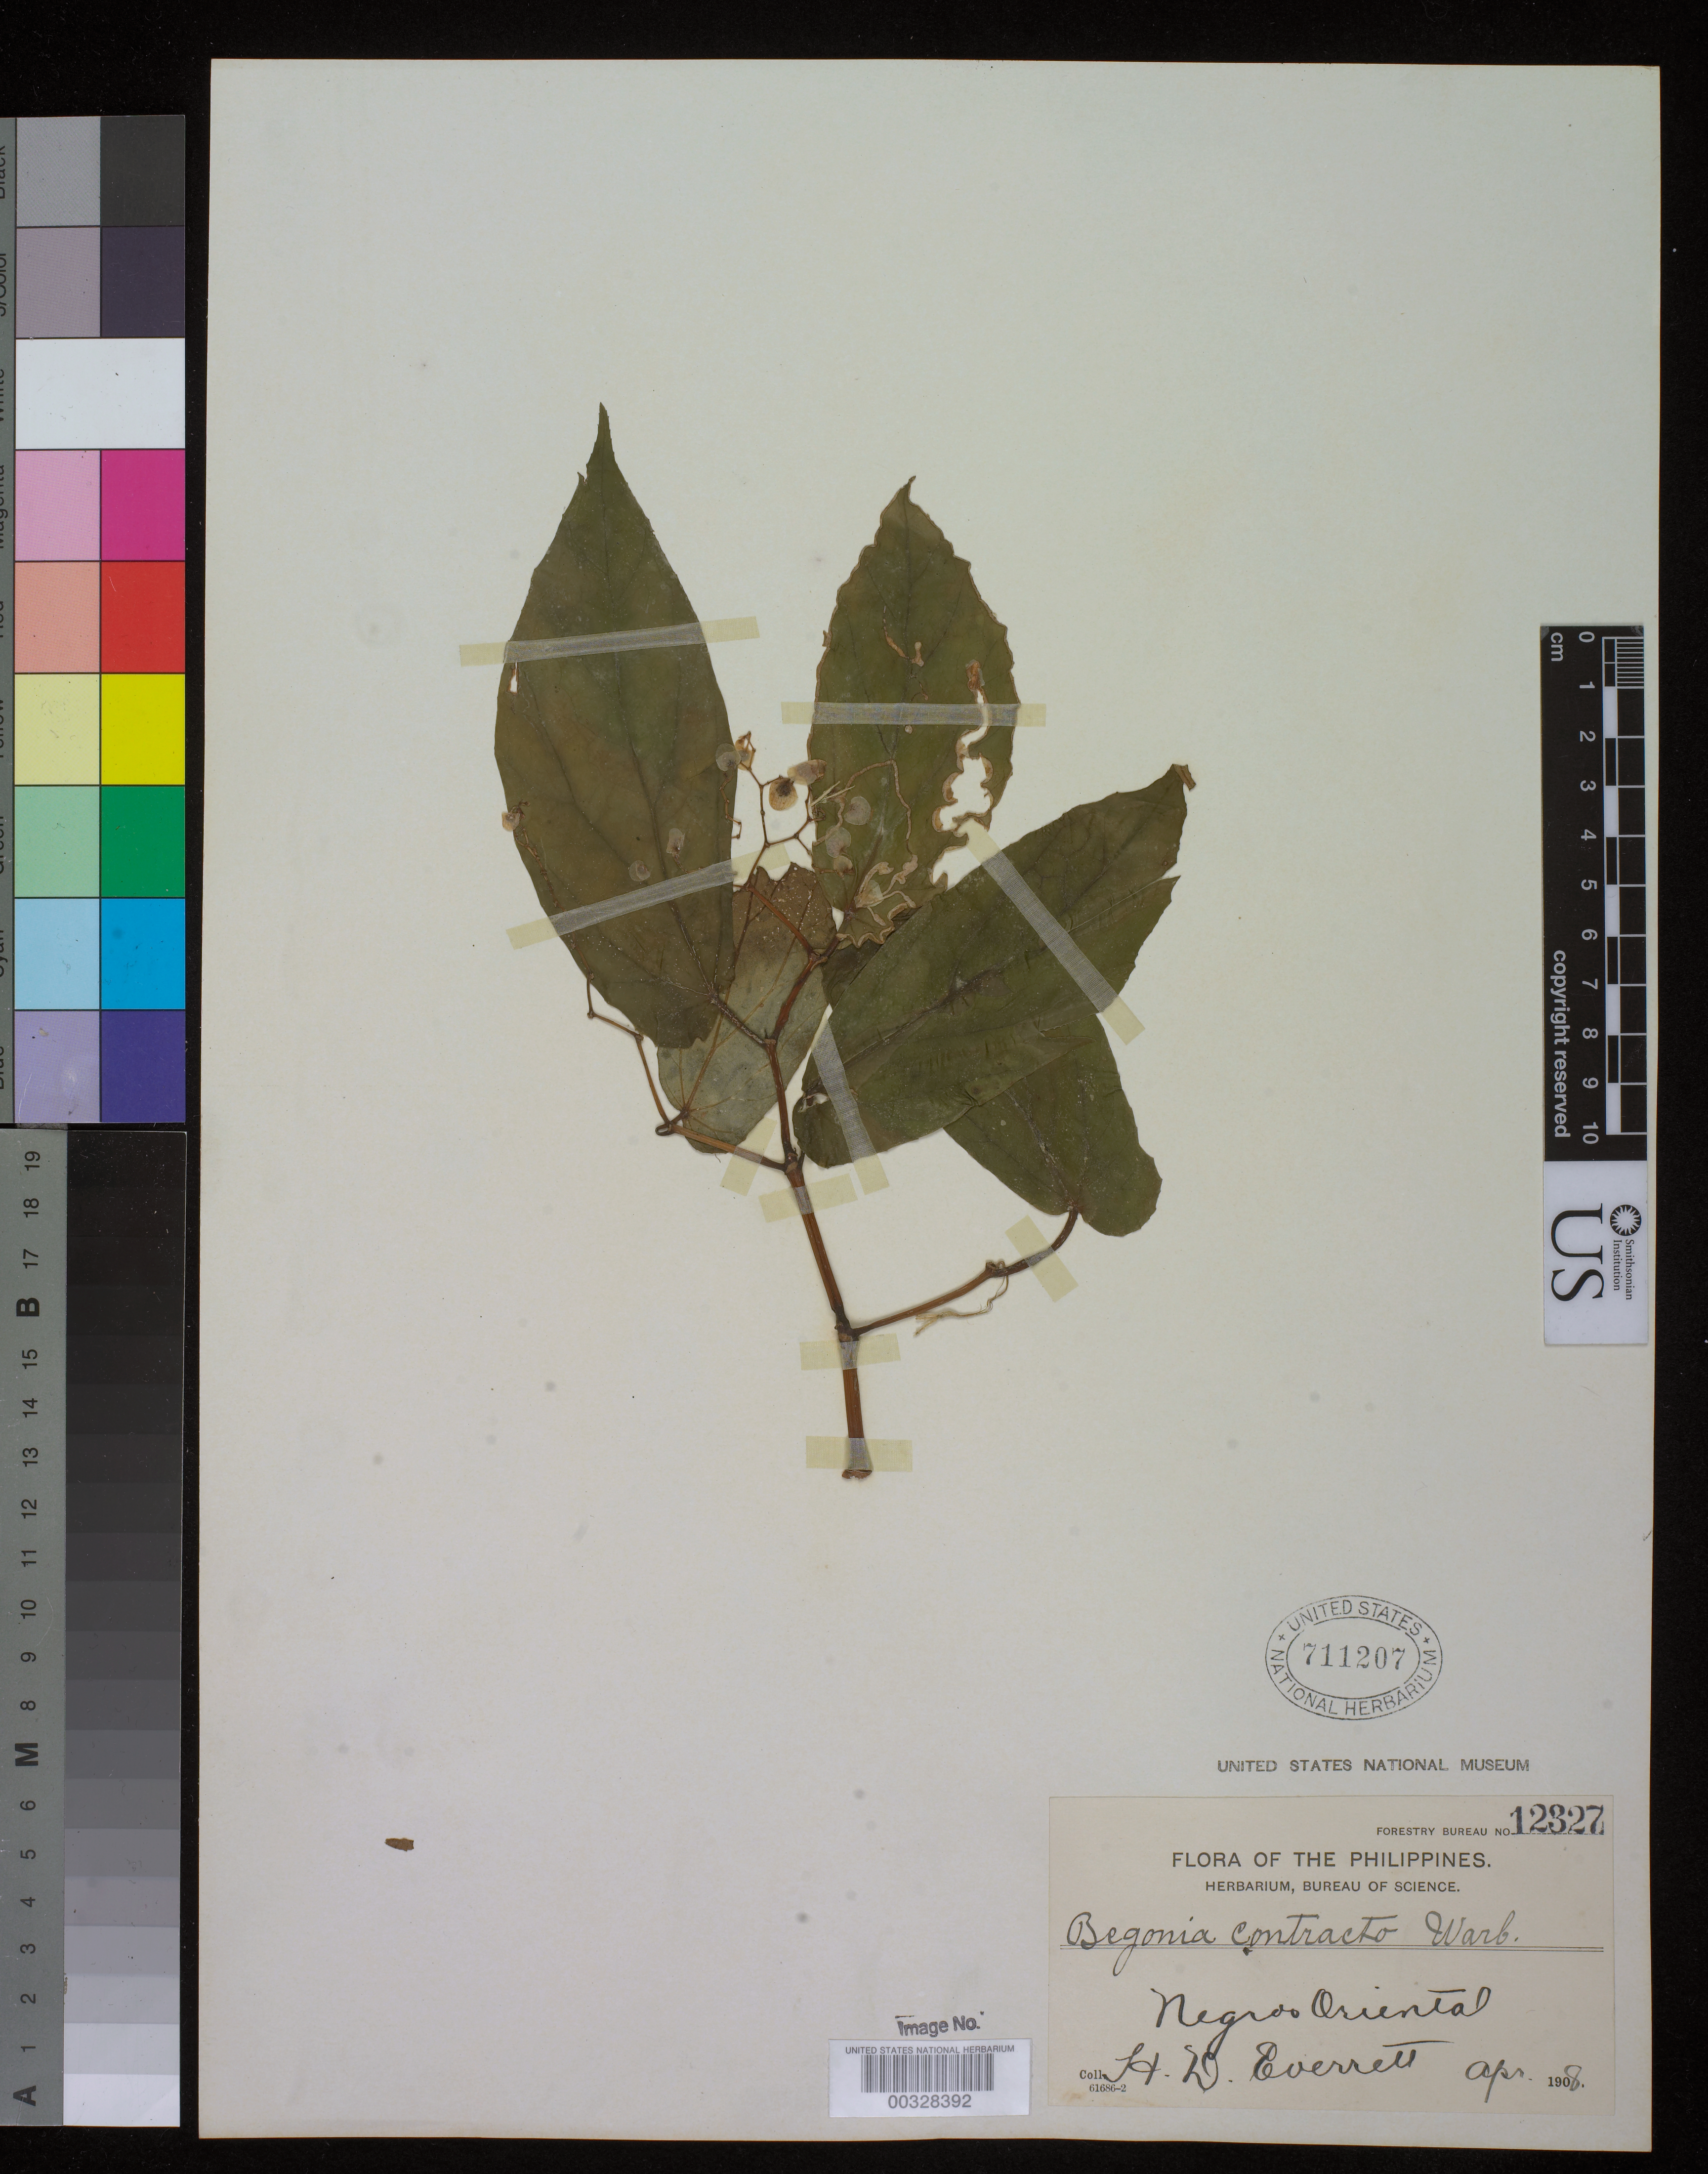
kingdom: Plantae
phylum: Tracheophyta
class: Magnoliopsida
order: Cucurbitales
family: Begoniaceae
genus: Begonia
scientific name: Begonia contracta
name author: Warb.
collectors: H. Everett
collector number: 12327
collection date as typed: Apr 1908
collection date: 1908-04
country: Philippines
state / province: Central Visayas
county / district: Negros Oriental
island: Negros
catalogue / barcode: US 711207